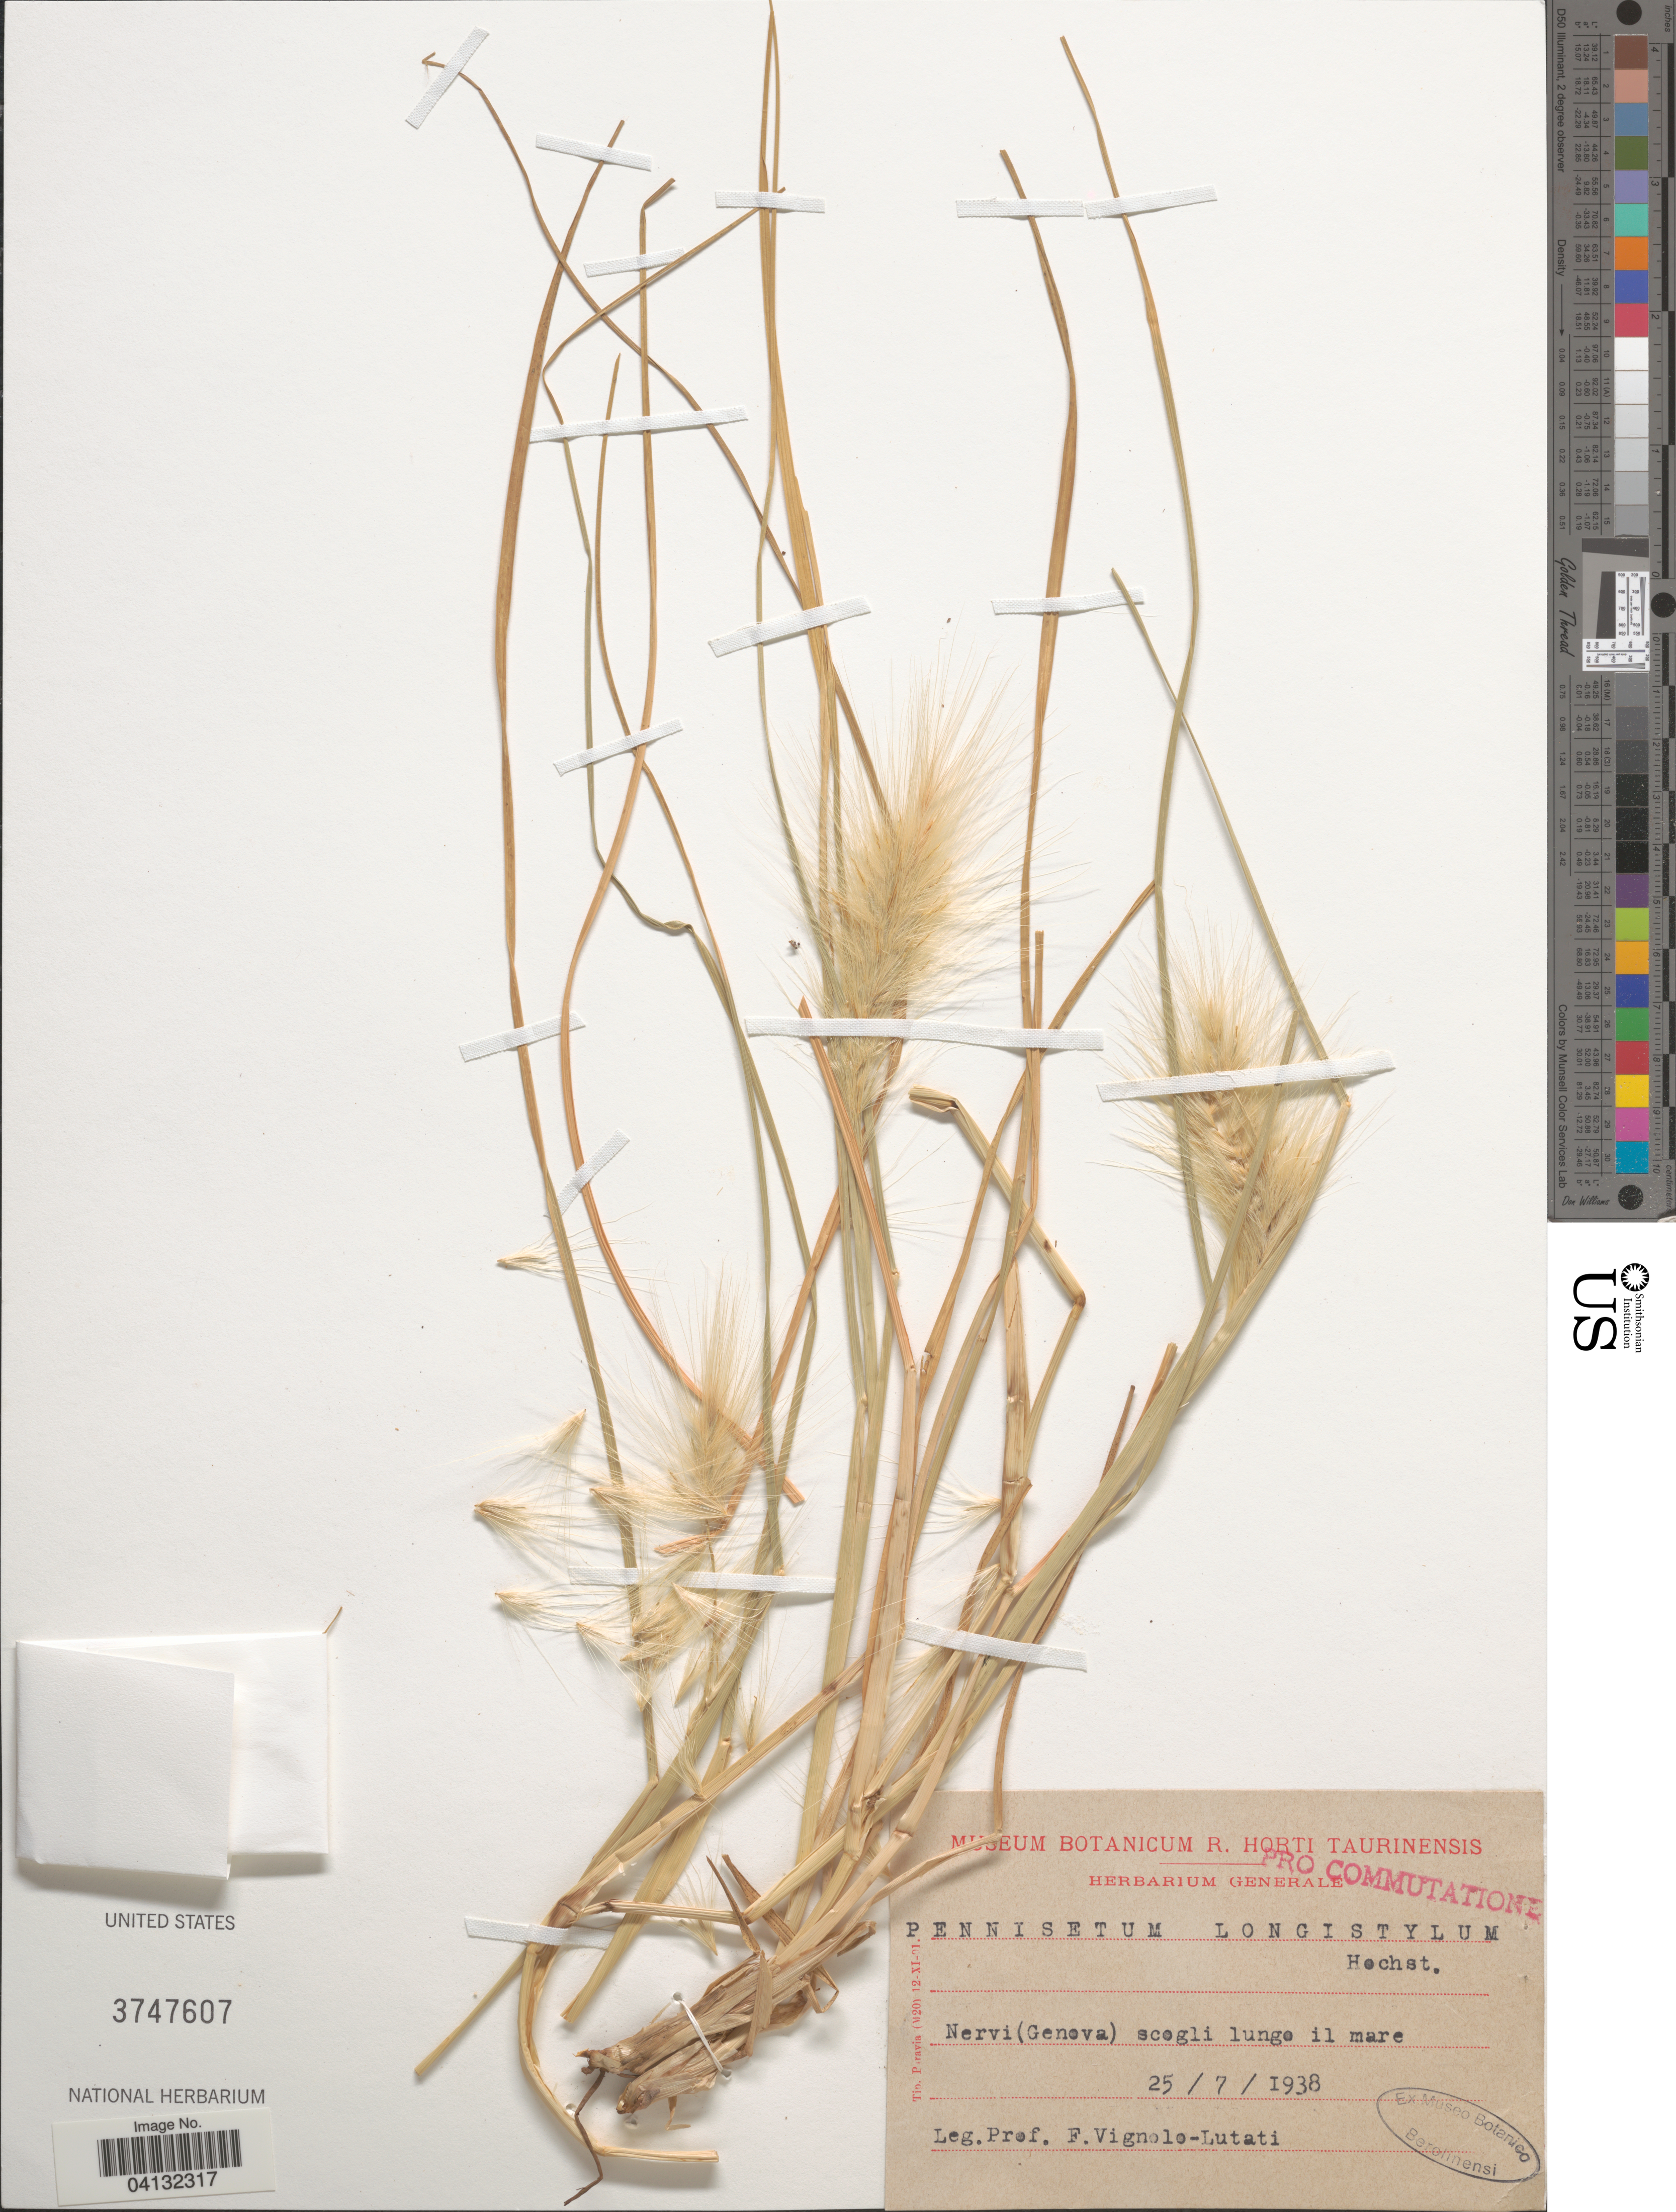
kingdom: Plantae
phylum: Tracheophyta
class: Liliopsida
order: Poales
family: Poaceae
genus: Cenchrus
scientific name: Cenchrus longistylus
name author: (Hochst. ex A. Rich.) Thulin & S.M. Phillips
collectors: F. Vignolo-Lutati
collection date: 1938-07-25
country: Italy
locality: Nervi (Genova) scogli lunge il mare.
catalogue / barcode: US 3747607